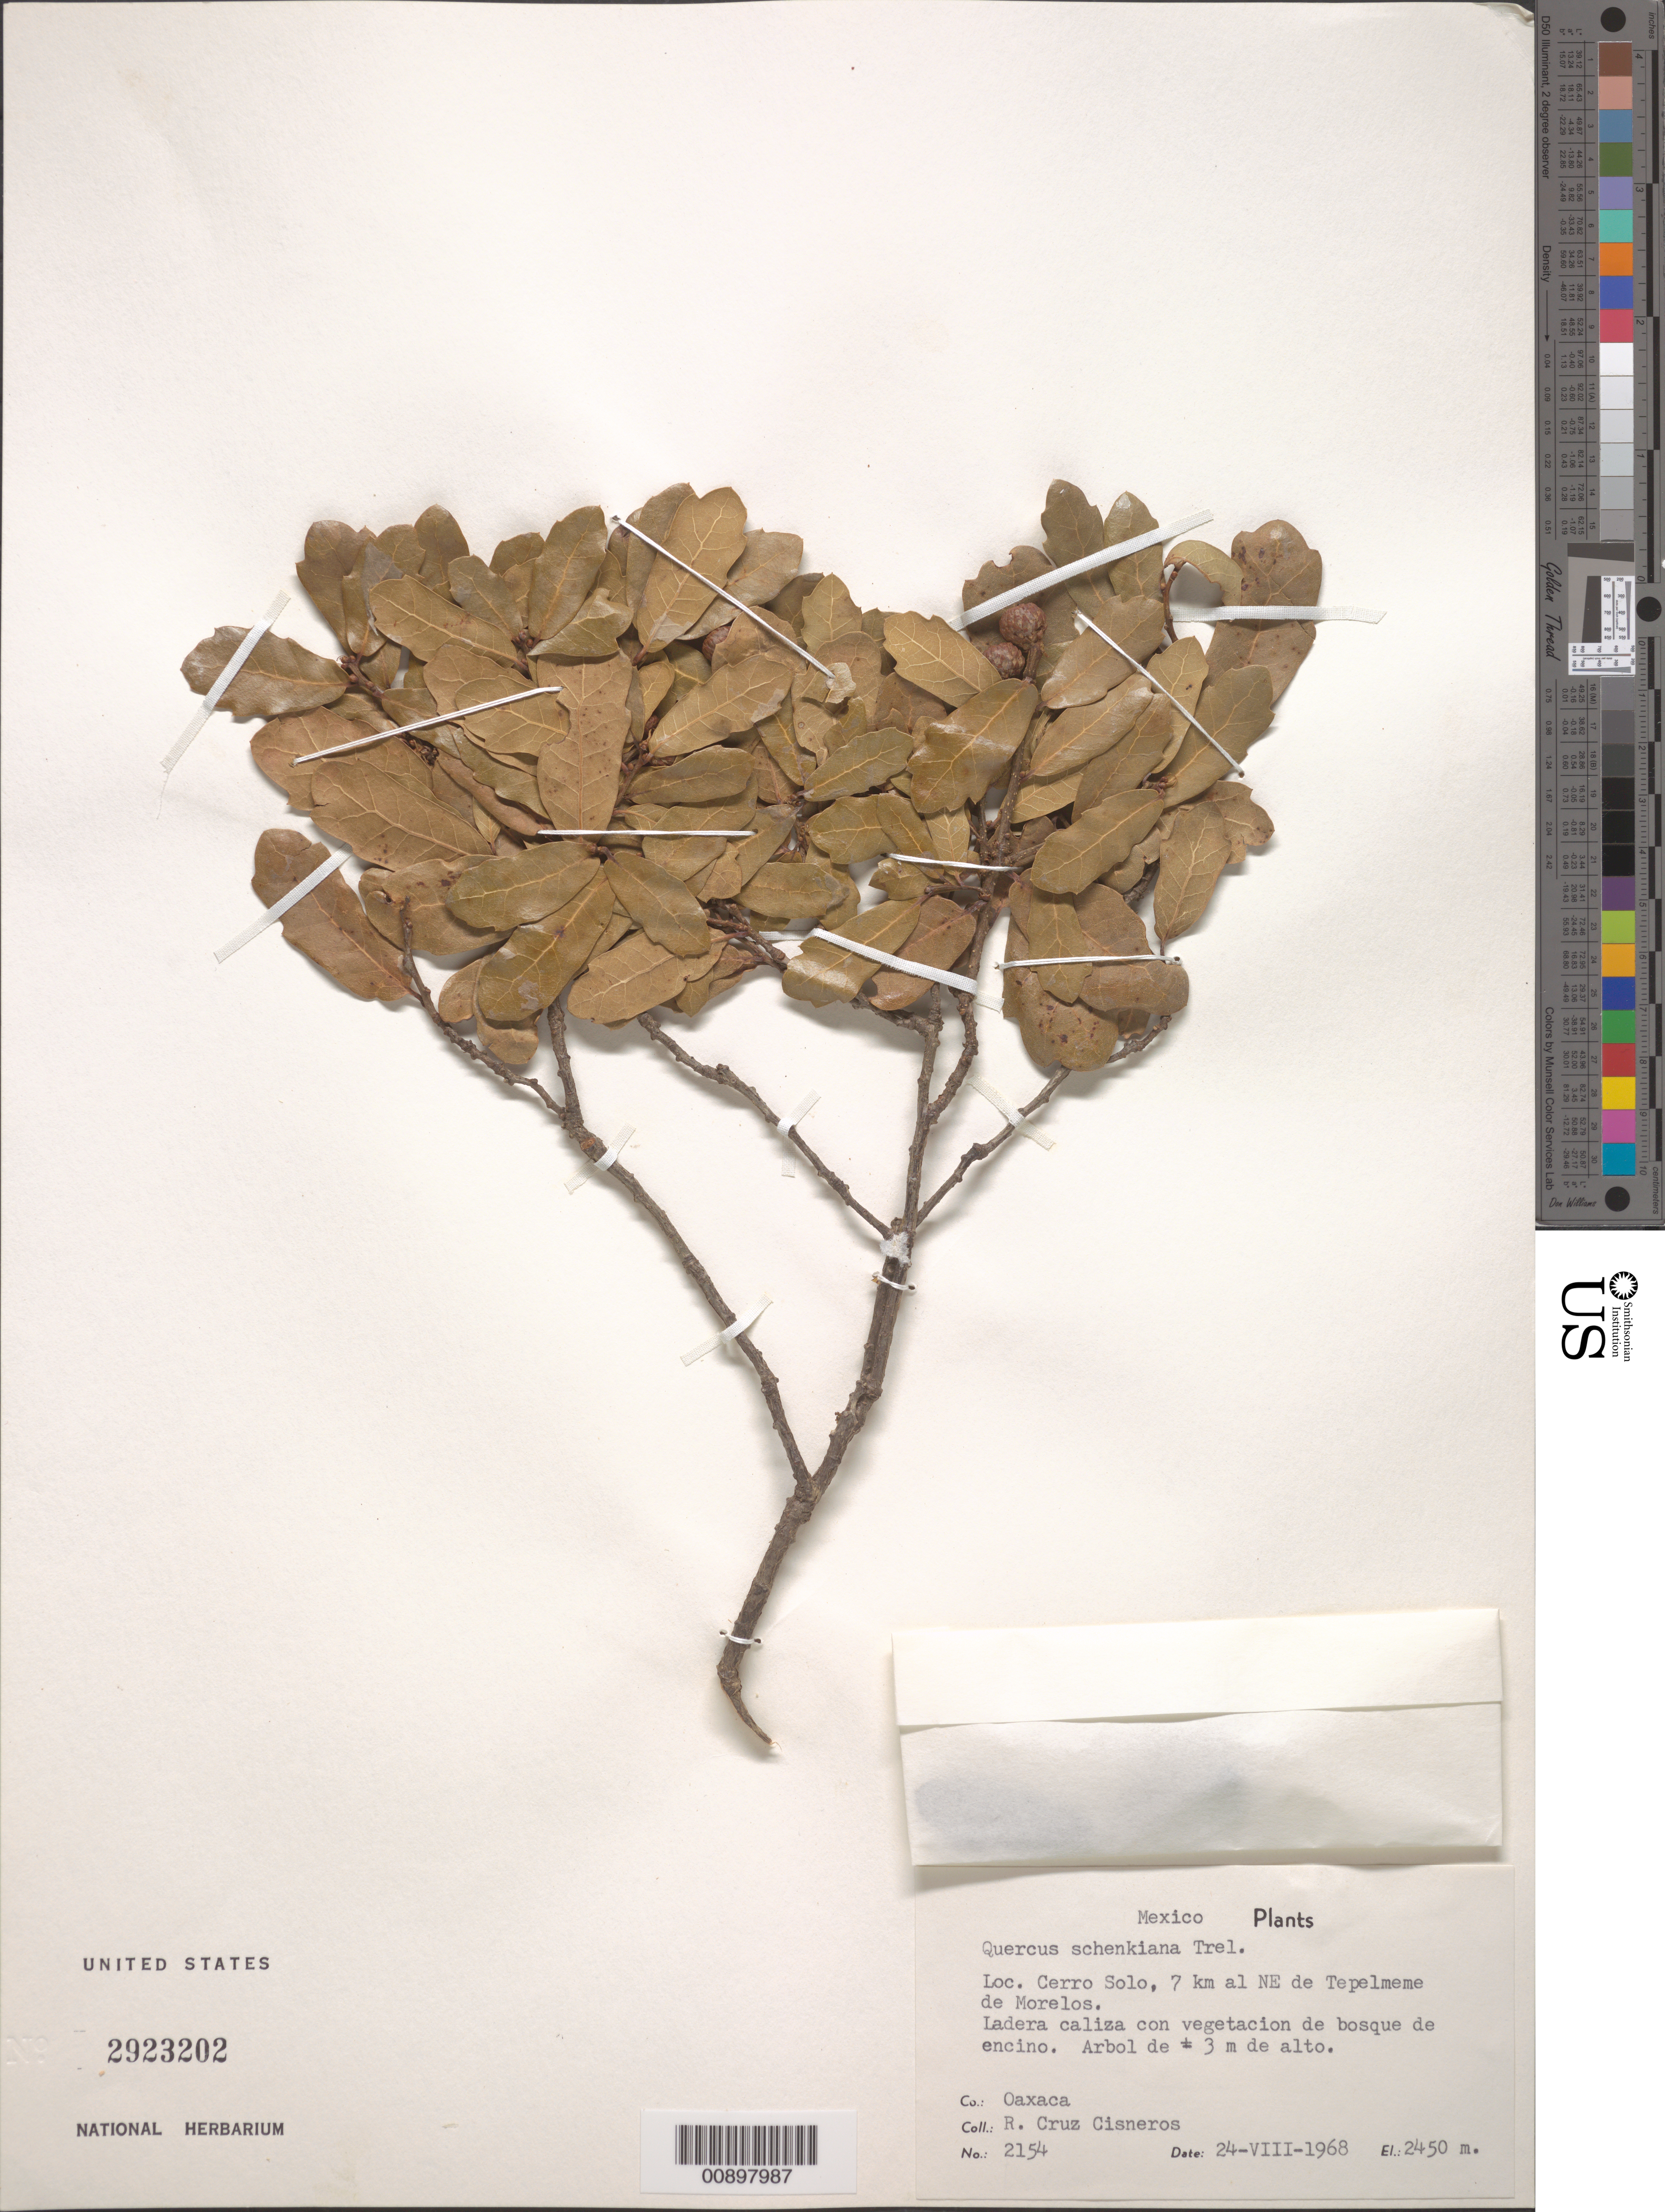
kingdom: Plantae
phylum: Tracheophyta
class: Magnoliopsida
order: Fagales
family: Fagaceae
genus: Quercus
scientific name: Quercus schenckiana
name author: Trel.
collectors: R. Cruz-C.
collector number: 2154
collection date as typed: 24 Aug 1968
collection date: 1968-08-24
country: Mexico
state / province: Oaxaca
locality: Cerro Solo, 7 km al NE de Tepelmeme de Morelos. Oaxaca.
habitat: Ladera caliza con vegetación de bosque de encino.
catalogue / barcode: US 2923202